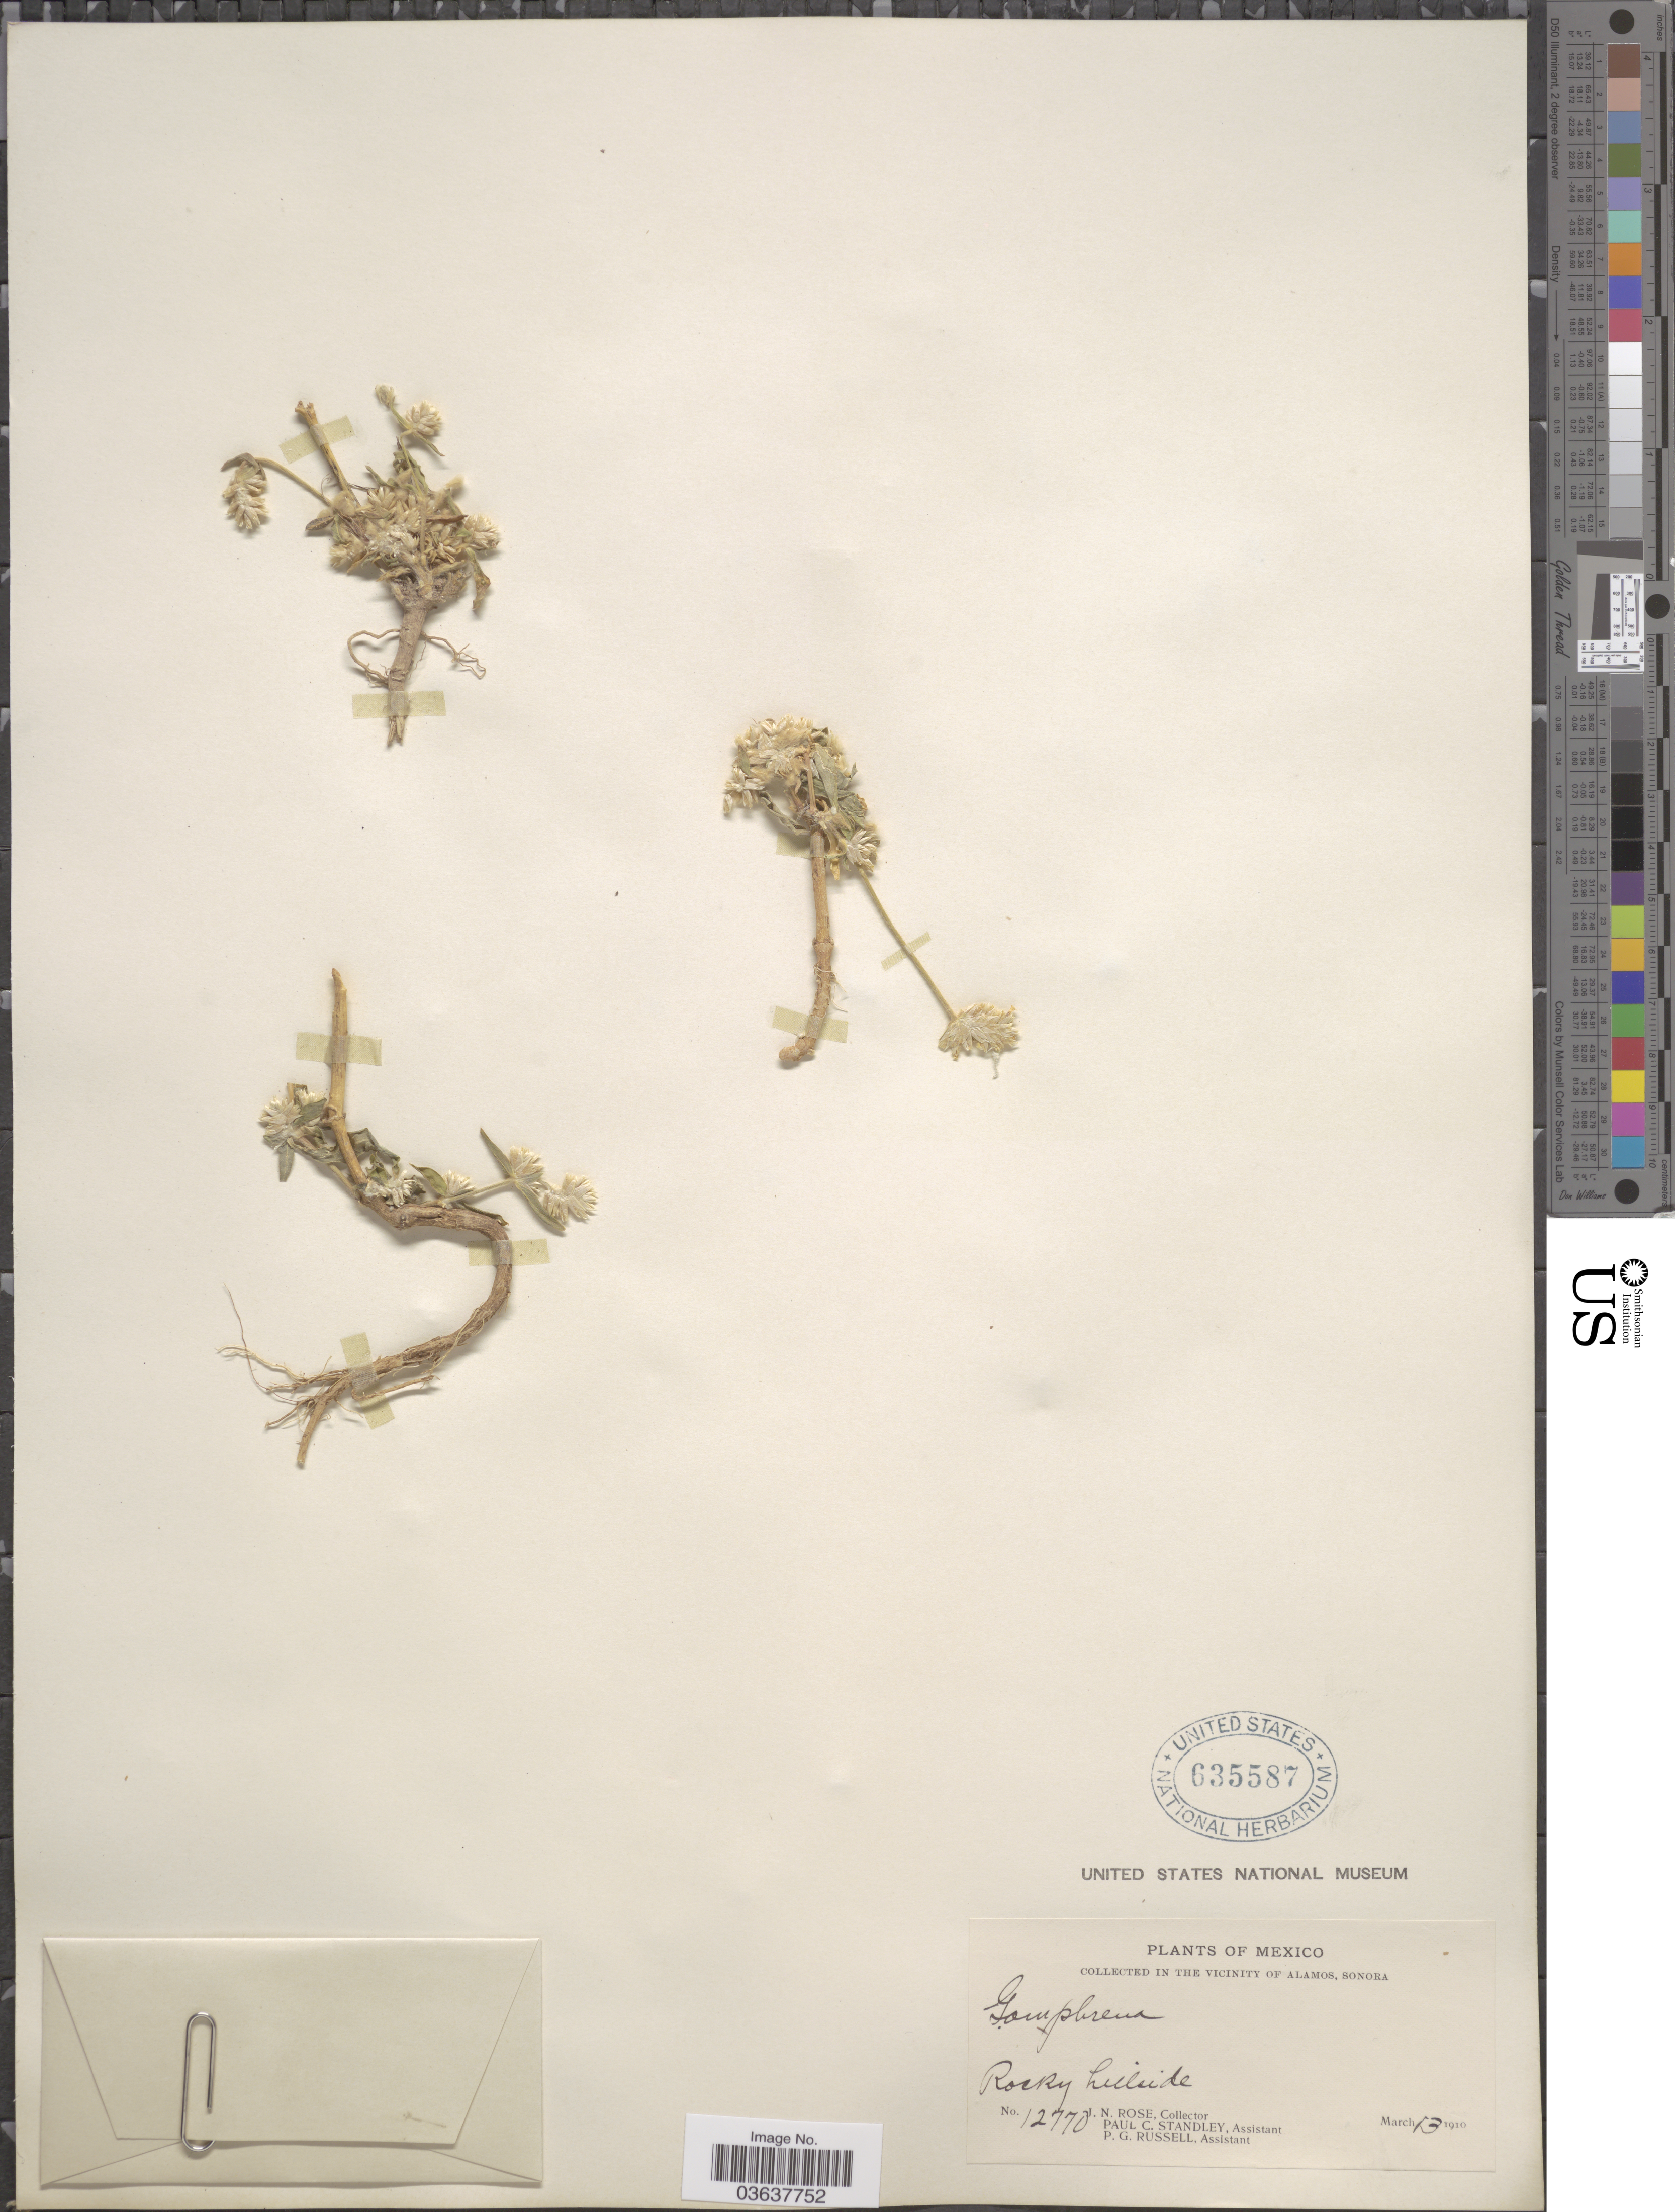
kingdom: Plantae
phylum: Tracheophyta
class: Magnoliopsida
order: Caryophyllales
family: Amaranthaceae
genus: Gomphrena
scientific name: Gomphrena sonorae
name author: Torr. in Emory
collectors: J. N. Rose, P. C. Standley & P. G. Russell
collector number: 12770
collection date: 1910-03-13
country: Mexico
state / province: Sonora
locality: In the vicinity of Alamos. Rocky hillside.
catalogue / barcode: US 635587